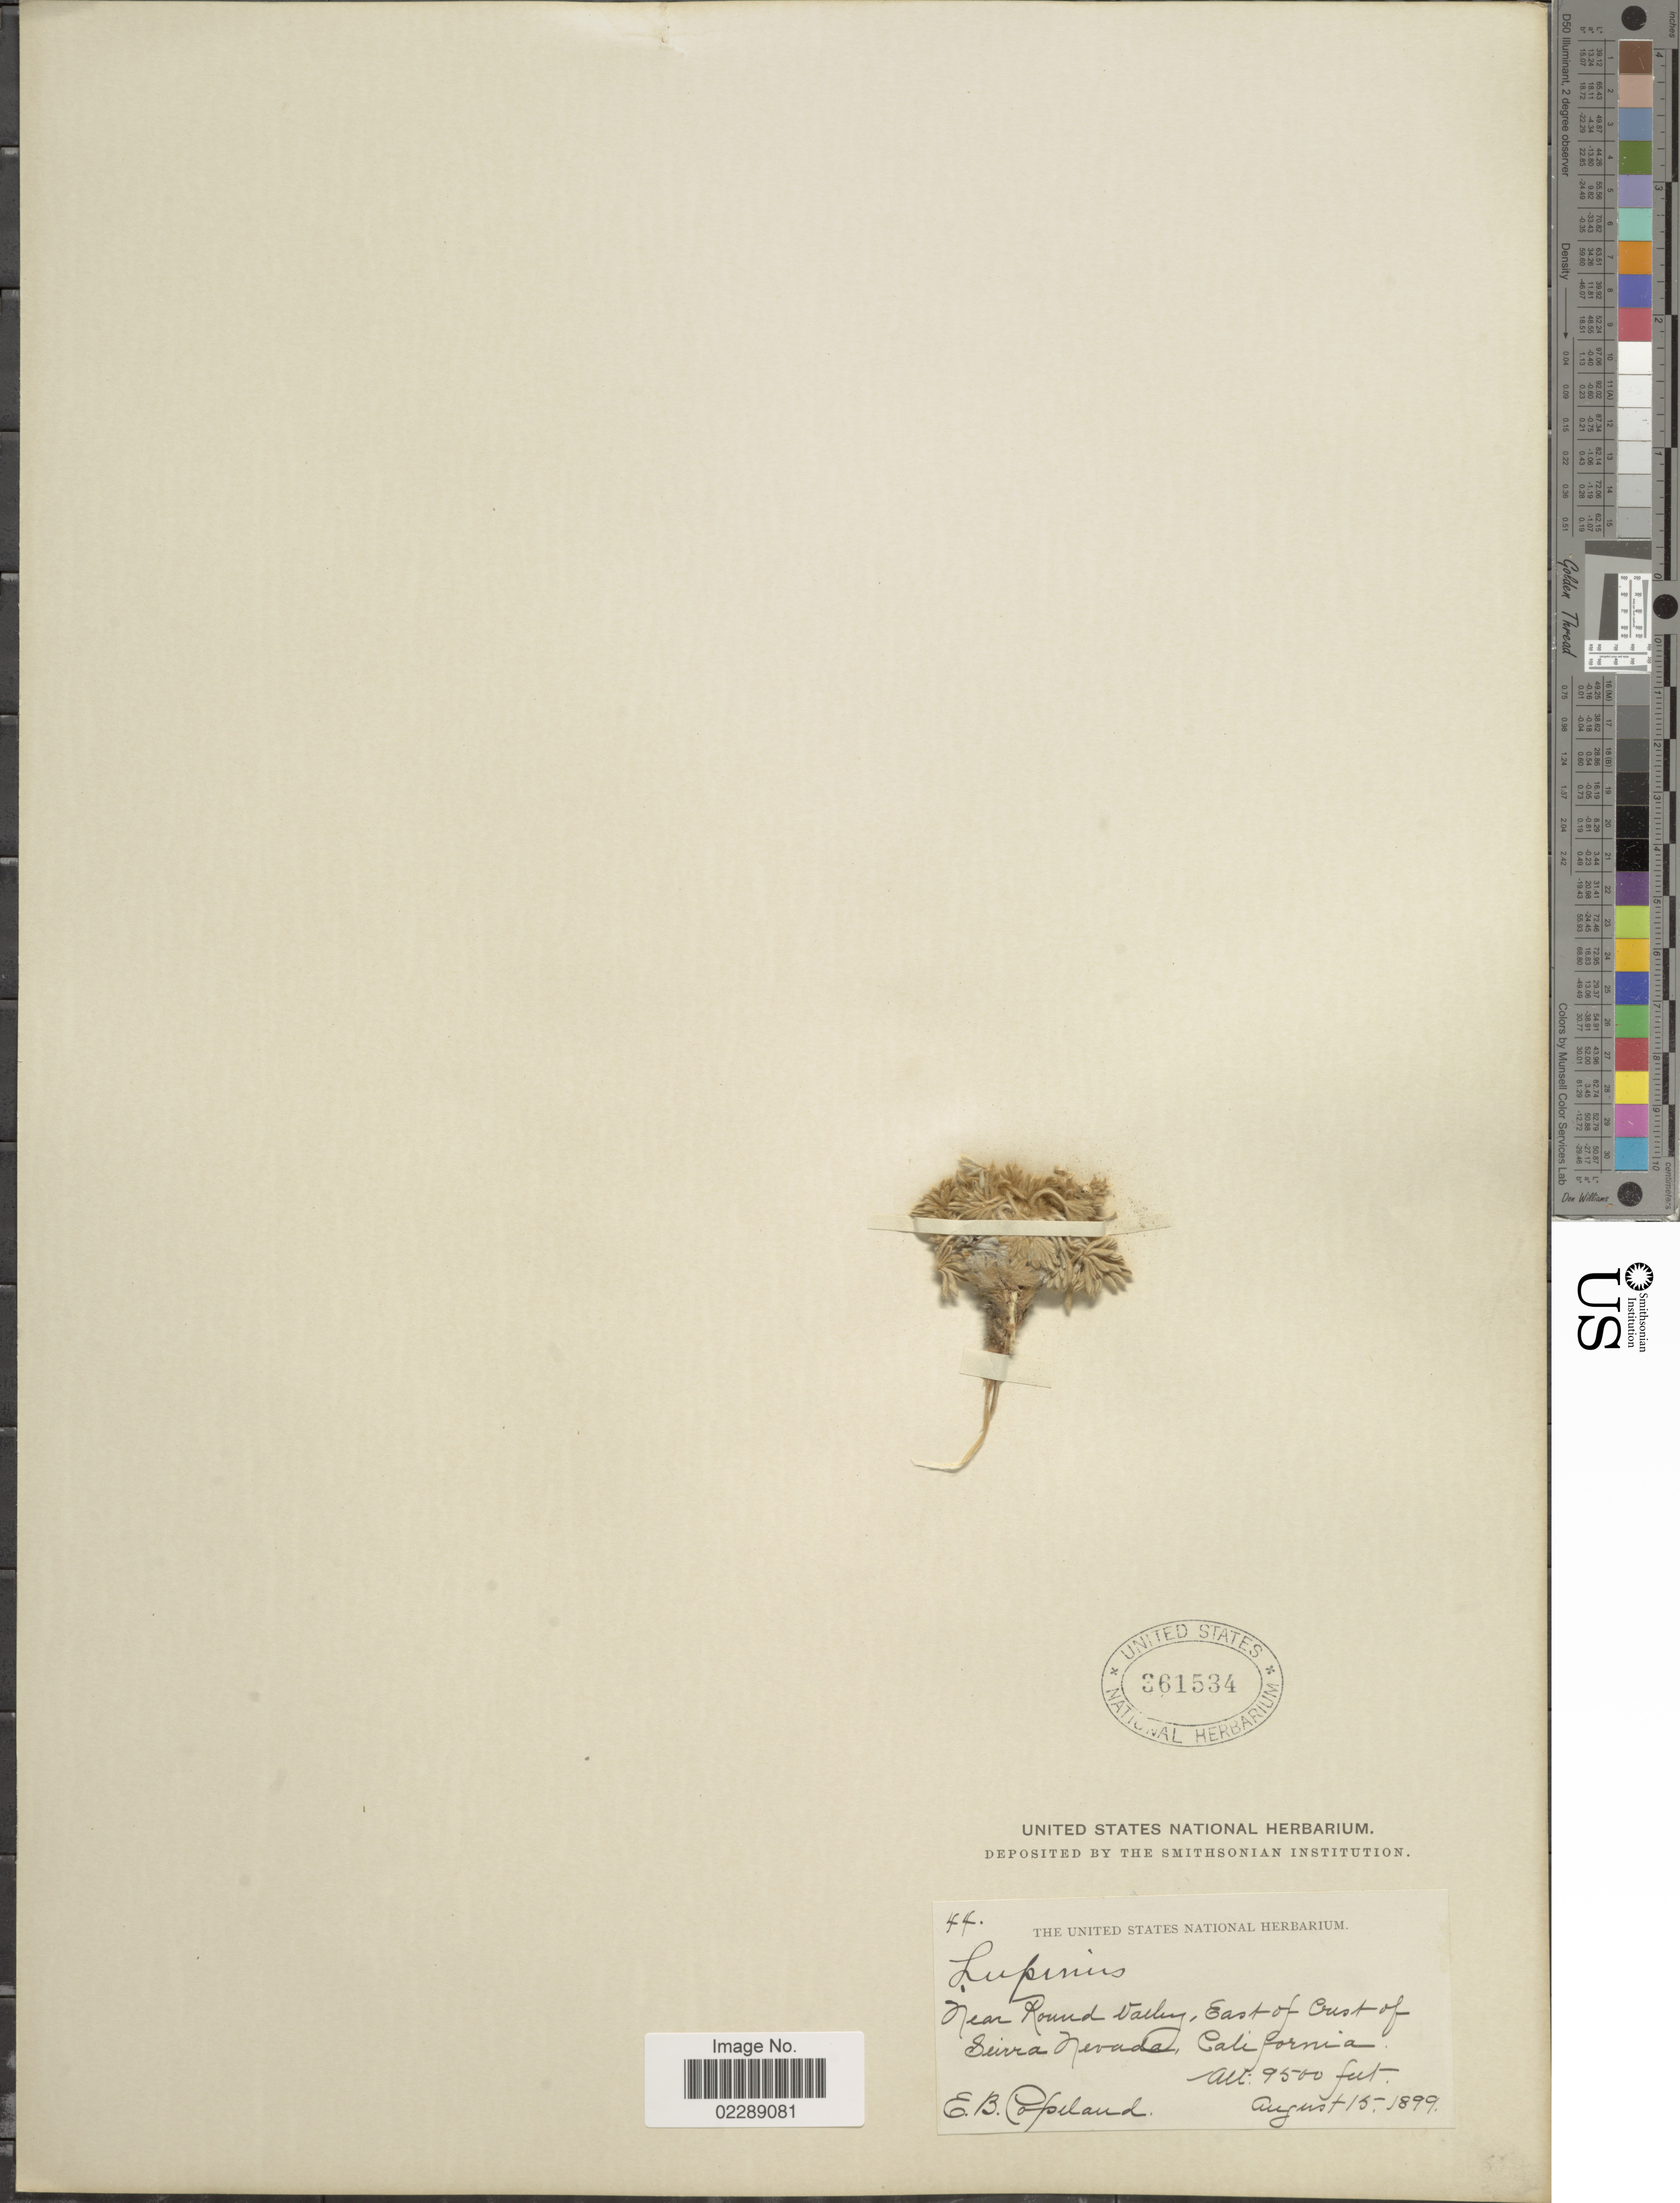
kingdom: Plantae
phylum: Tracheophyta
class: Magnoliopsida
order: Fabales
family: Fabaceae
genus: Lupinus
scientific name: Lupinus sp.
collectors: E. B. Copeland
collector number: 44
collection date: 1899-08-15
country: United States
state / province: California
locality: Near Round Valley, East of Crest of Sierra Nevada, California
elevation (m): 2896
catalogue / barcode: US 361534